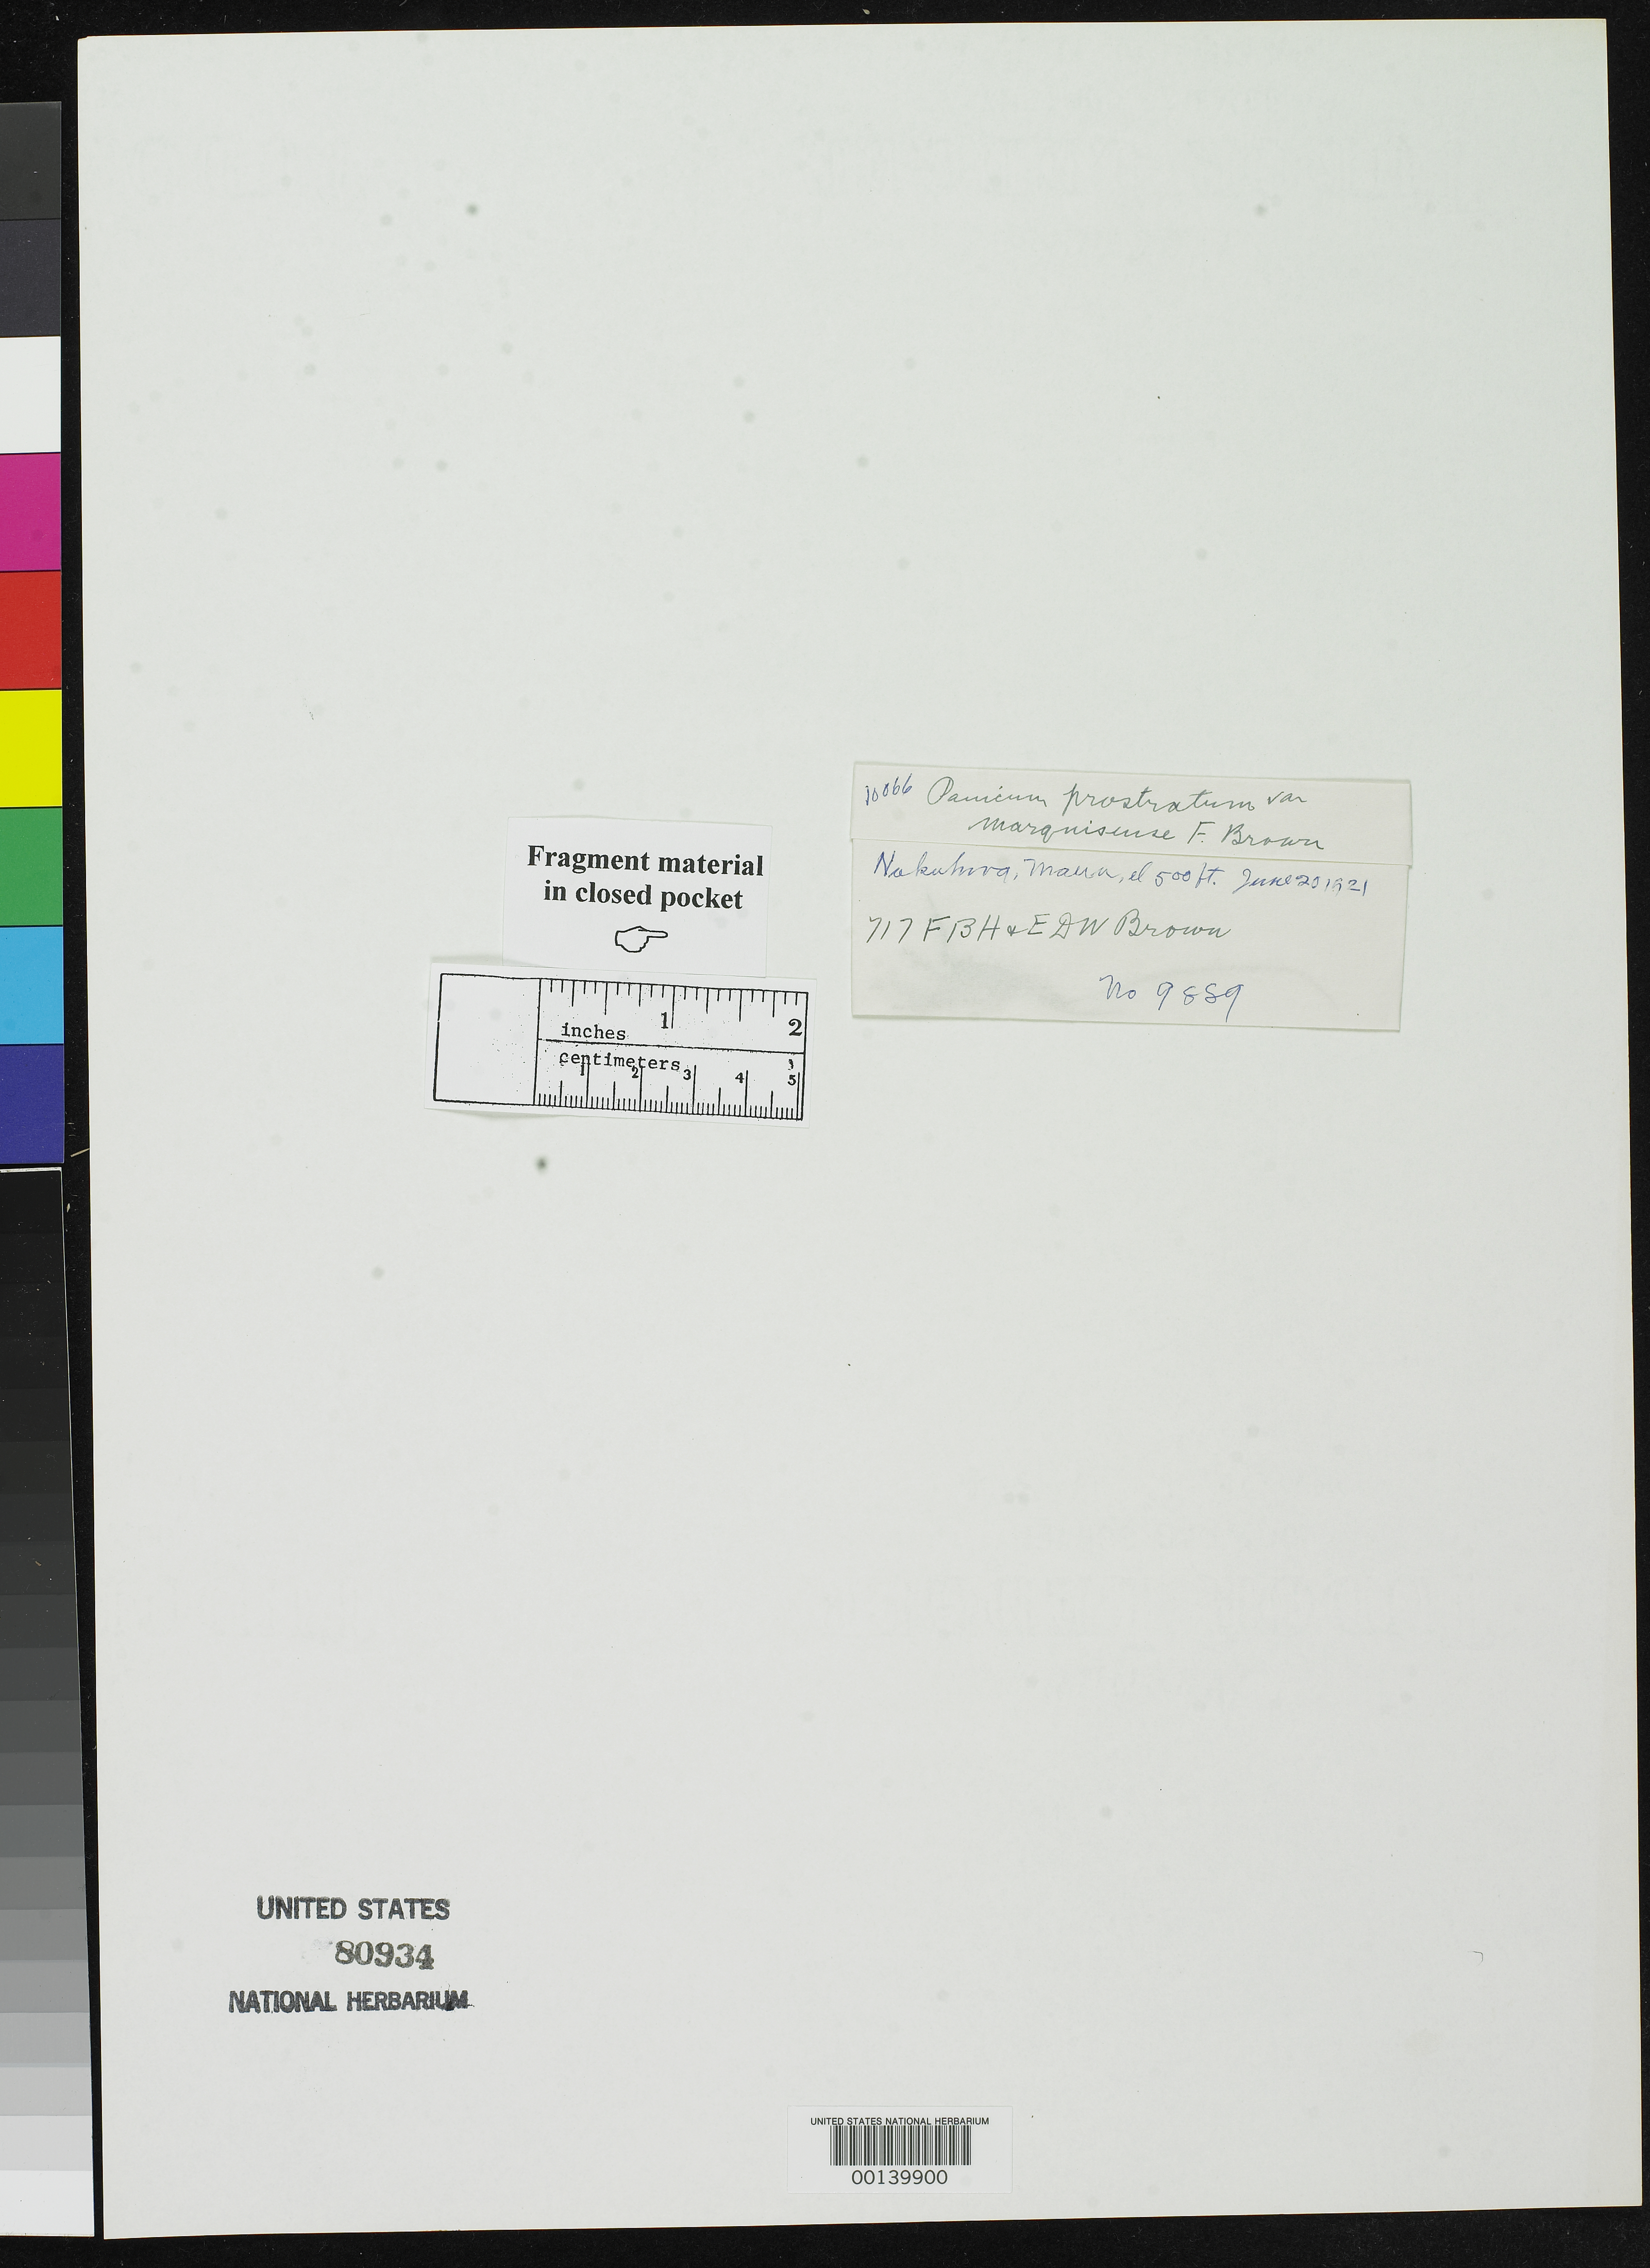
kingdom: Plantae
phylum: Tracheophyta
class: Liliopsida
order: Poales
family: Poaceae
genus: Panicum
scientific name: Panicum prostratum var. marquisense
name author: F. Br.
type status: Type Fragment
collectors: F. Brown & E. Brown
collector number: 717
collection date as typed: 20 Jun 1921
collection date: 1921-06-20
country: French Polynesia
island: Nuku Hiva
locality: Mauu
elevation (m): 152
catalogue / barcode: US 80934